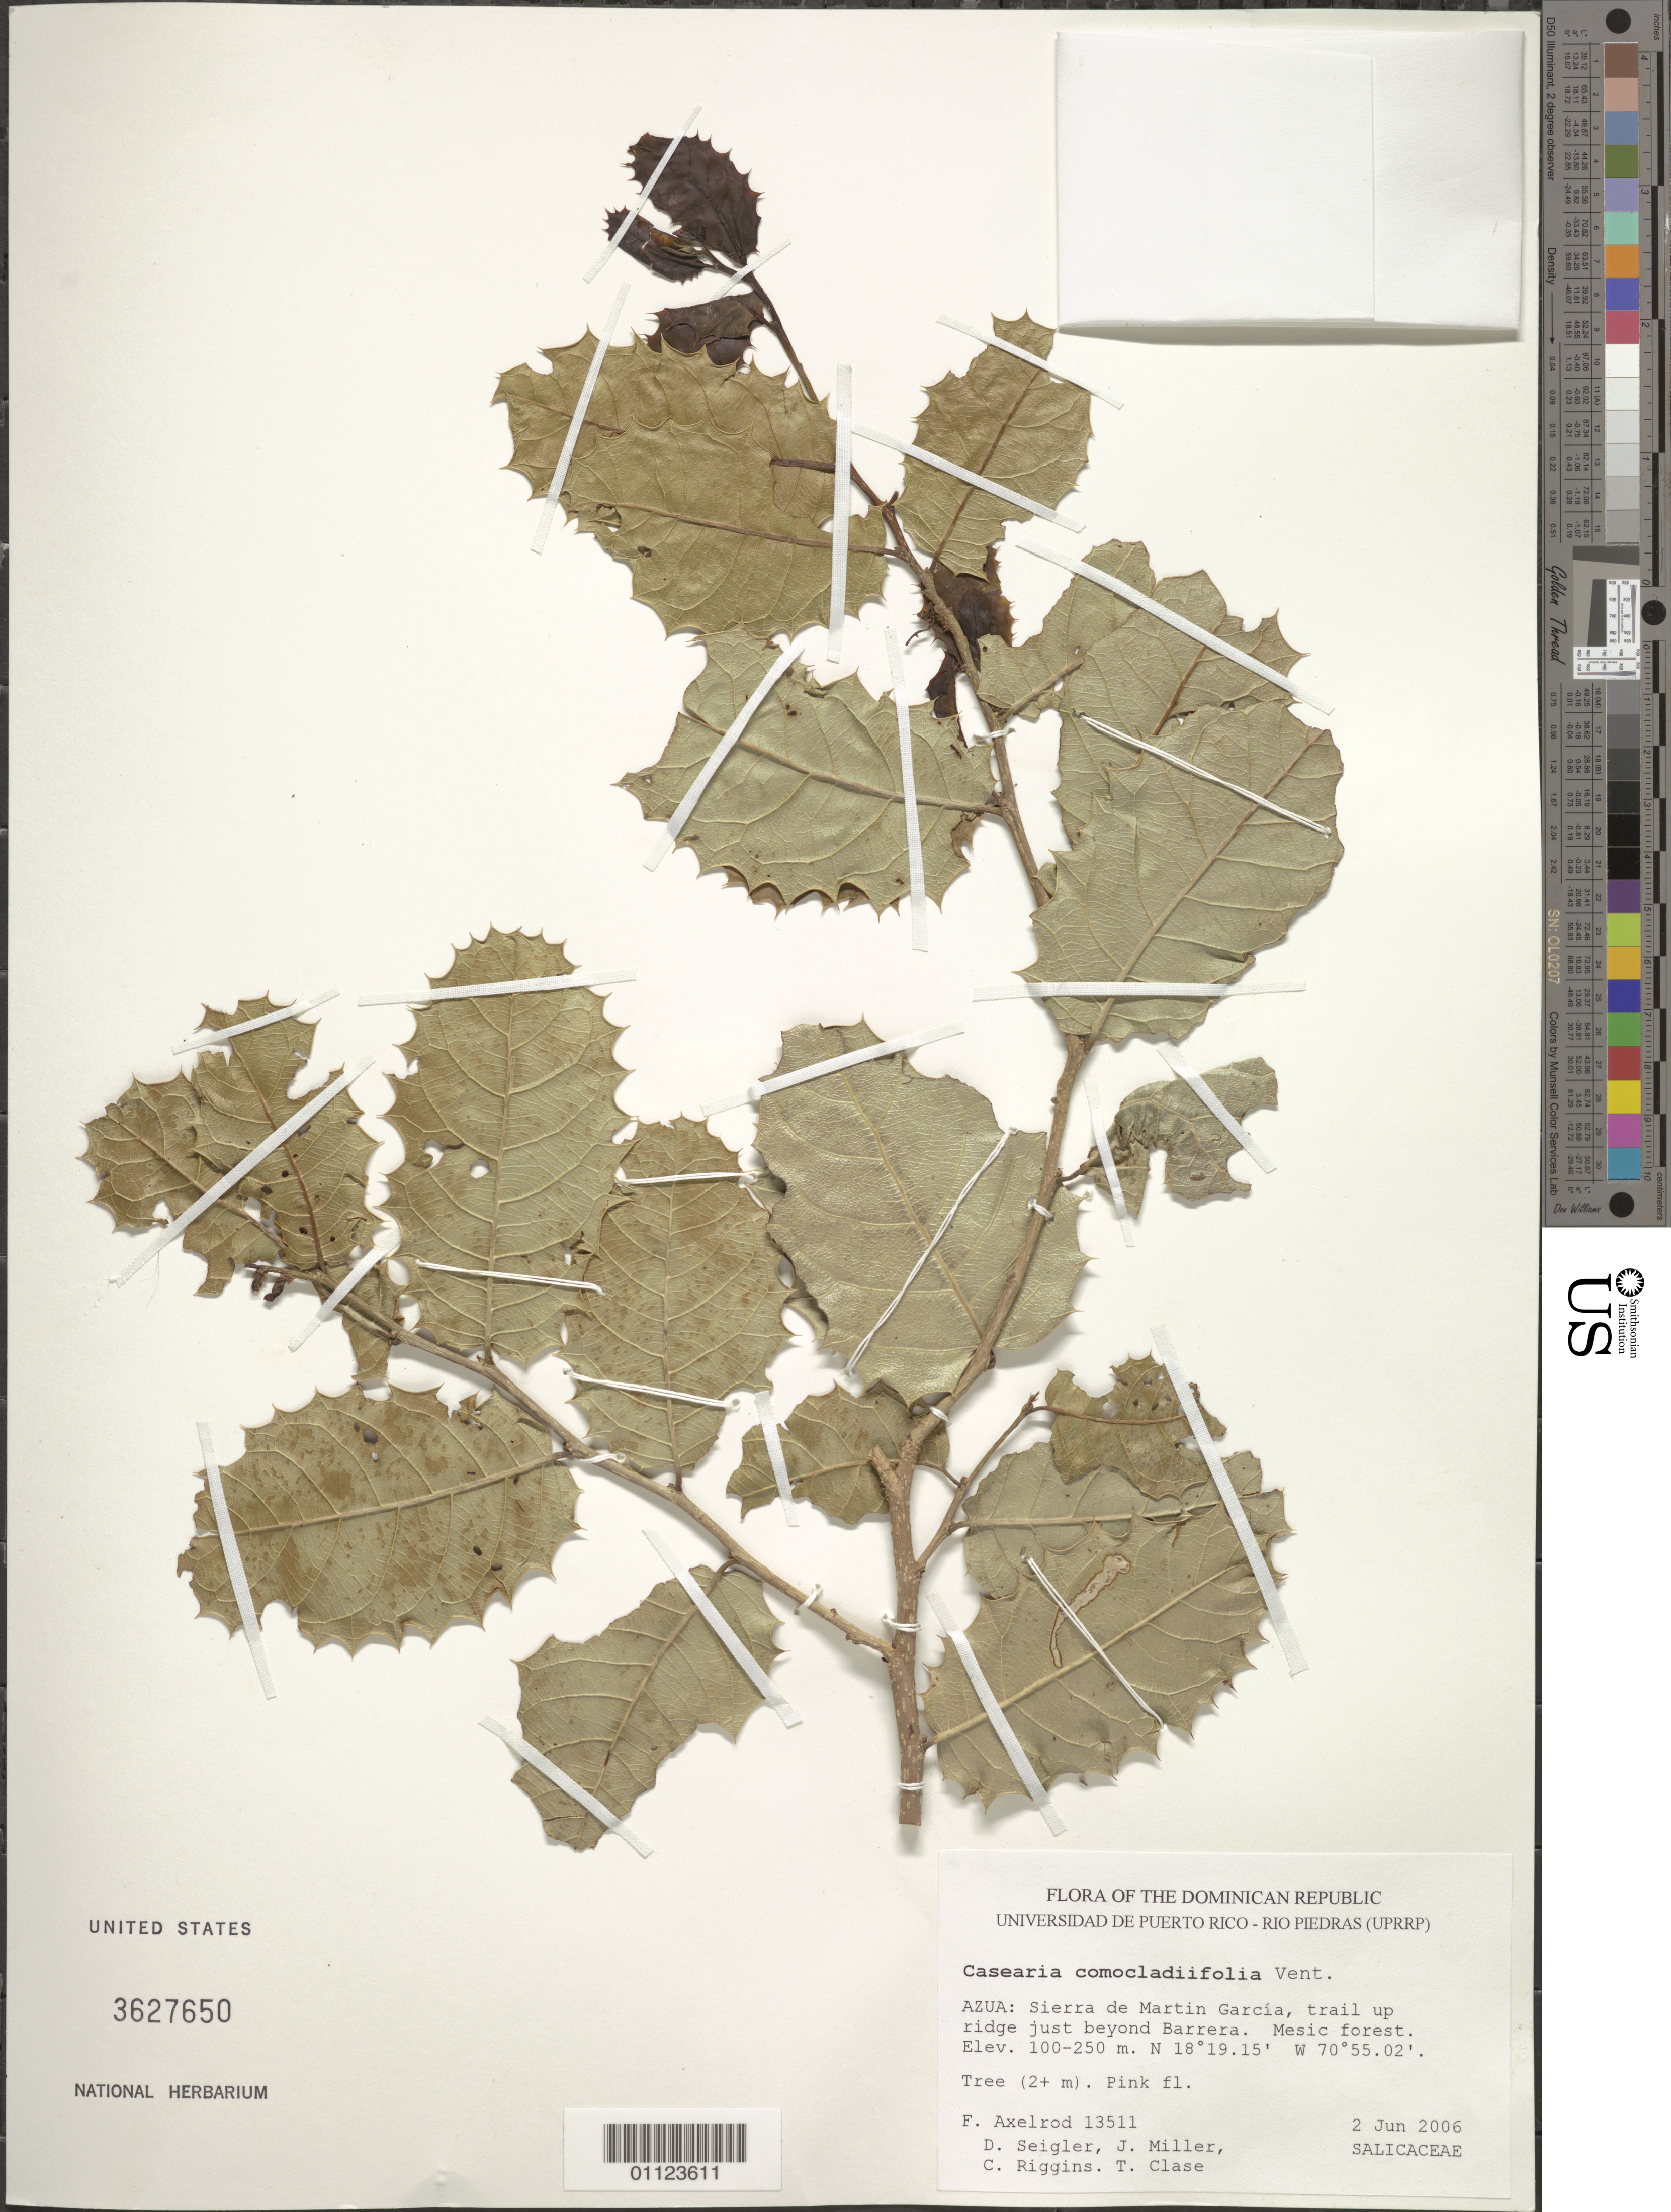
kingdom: Plantae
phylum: Tracheophyta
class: Magnoliopsida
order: Malpighiales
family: Salicaceae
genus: Casearia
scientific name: Casearia comocladifolia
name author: Vent.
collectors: F. S. Axelrod, D. Seigler, J. Miller, C. Riggins & T. Clase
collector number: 13511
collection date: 2006-06-02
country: Dominican Republic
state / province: Azua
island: Hispaniola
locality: Sierra de Martin Garcia, trail up ridge just beyond Barrera.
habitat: Mesic forest.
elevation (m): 100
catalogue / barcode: US 3627650